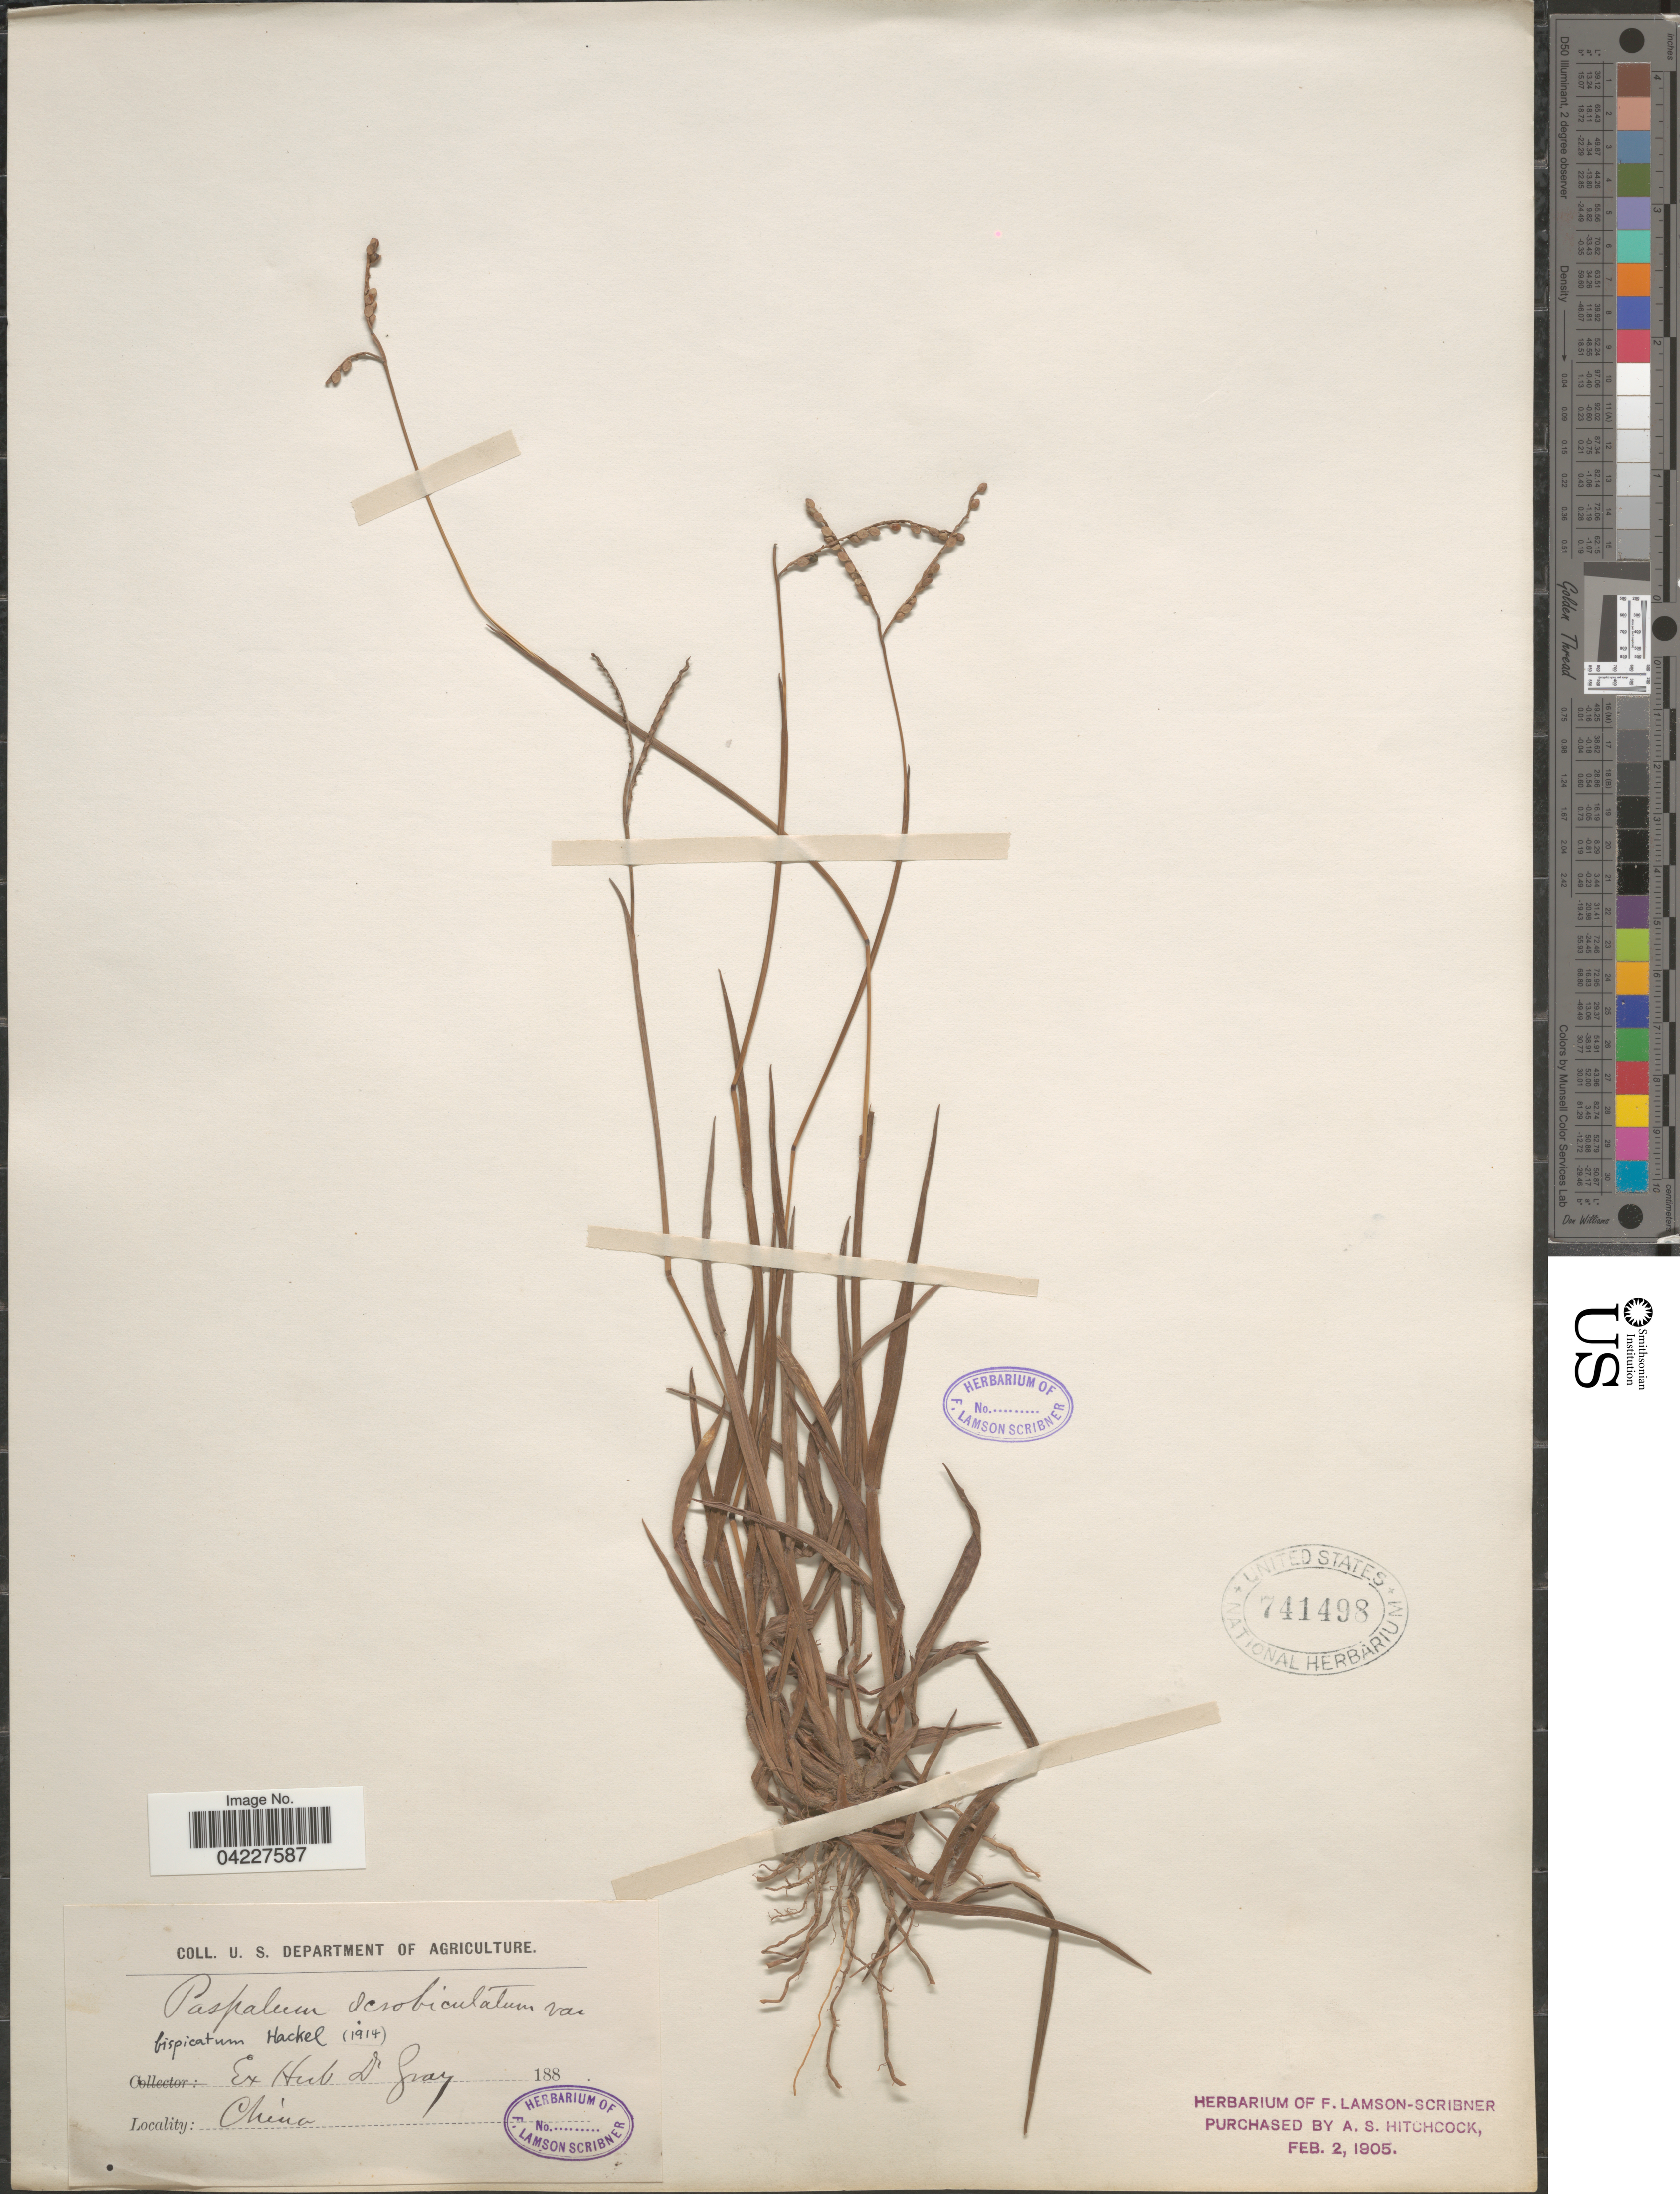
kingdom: Plantae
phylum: Tracheophyta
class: Liliopsida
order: Poales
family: Poaceae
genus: Paspalum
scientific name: Paspalum scrobiculatum var. bispicatum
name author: Hack. ex Merr.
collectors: ex herb. Gray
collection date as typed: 188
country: China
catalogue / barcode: US 741498